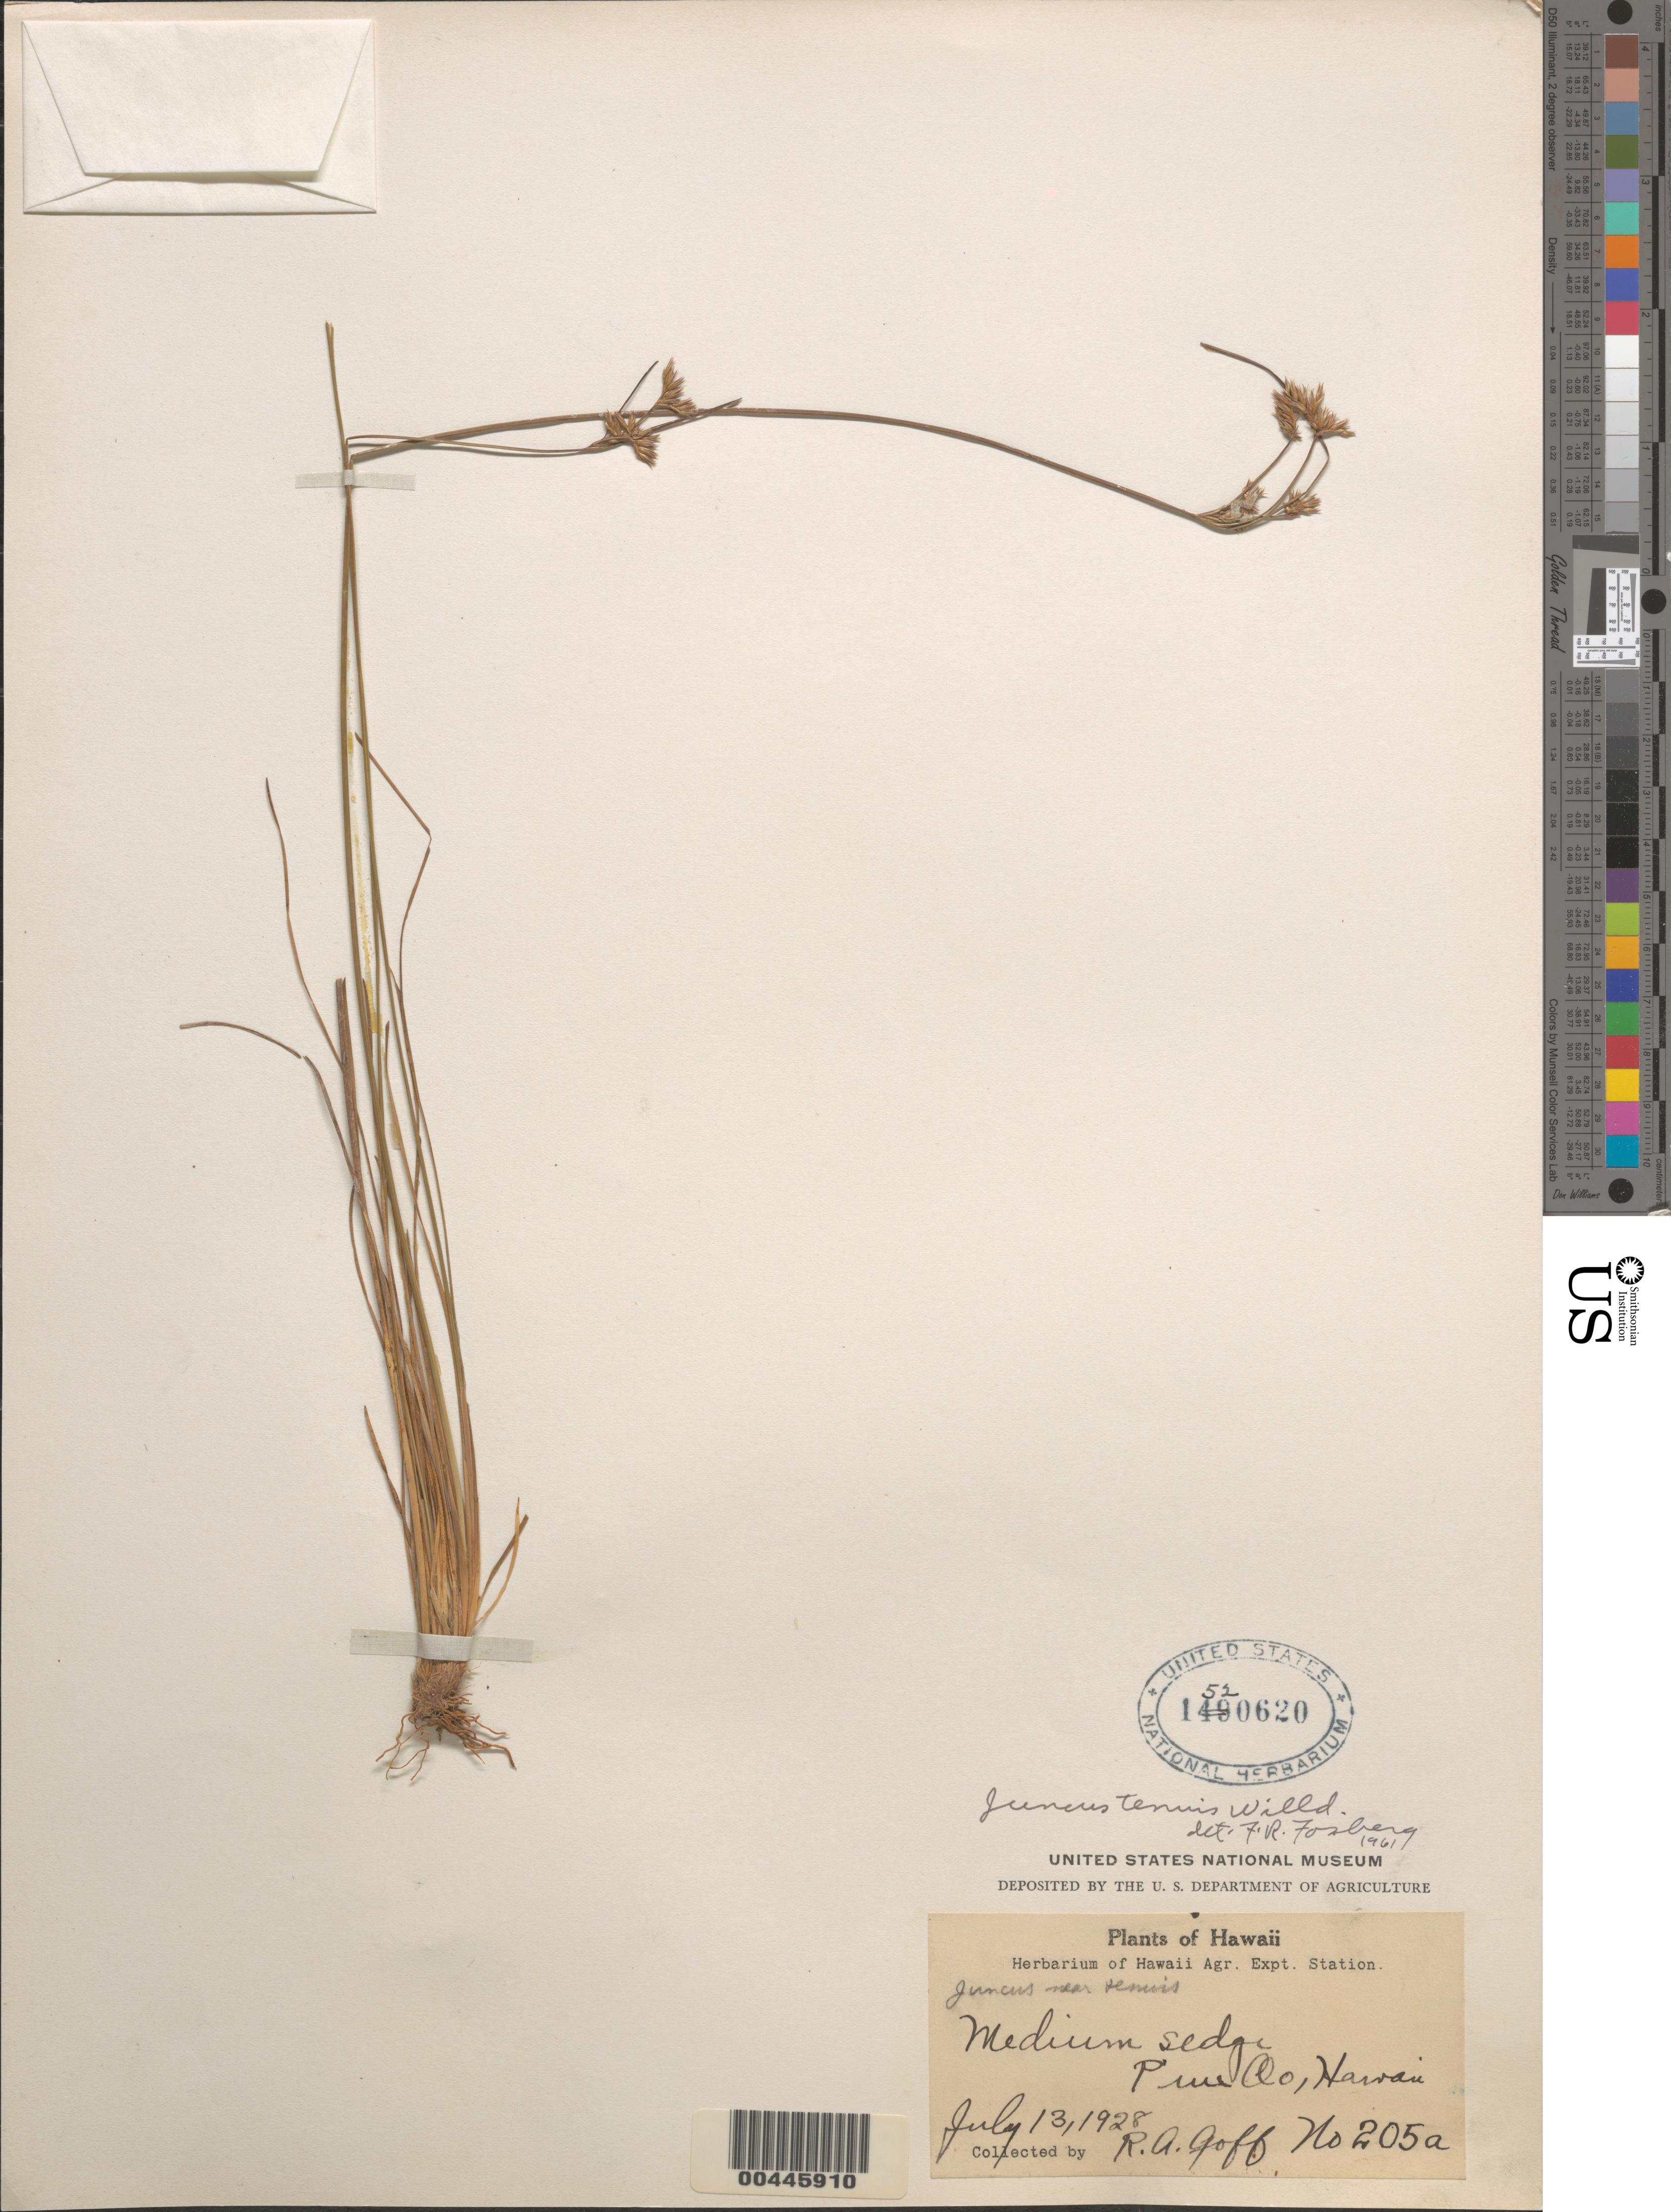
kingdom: Plantae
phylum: Tracheophyta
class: Liliopsida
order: Poales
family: Juncaceae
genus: Juncus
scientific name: Juncus tenuis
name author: Willd.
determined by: Fosberg, F. R.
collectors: R. Goff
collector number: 205a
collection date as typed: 13 Jul 1928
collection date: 1928-07-13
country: United States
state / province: Hawaii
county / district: Hawaii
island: Hawaii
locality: Puu Oo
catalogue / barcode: US 1520620